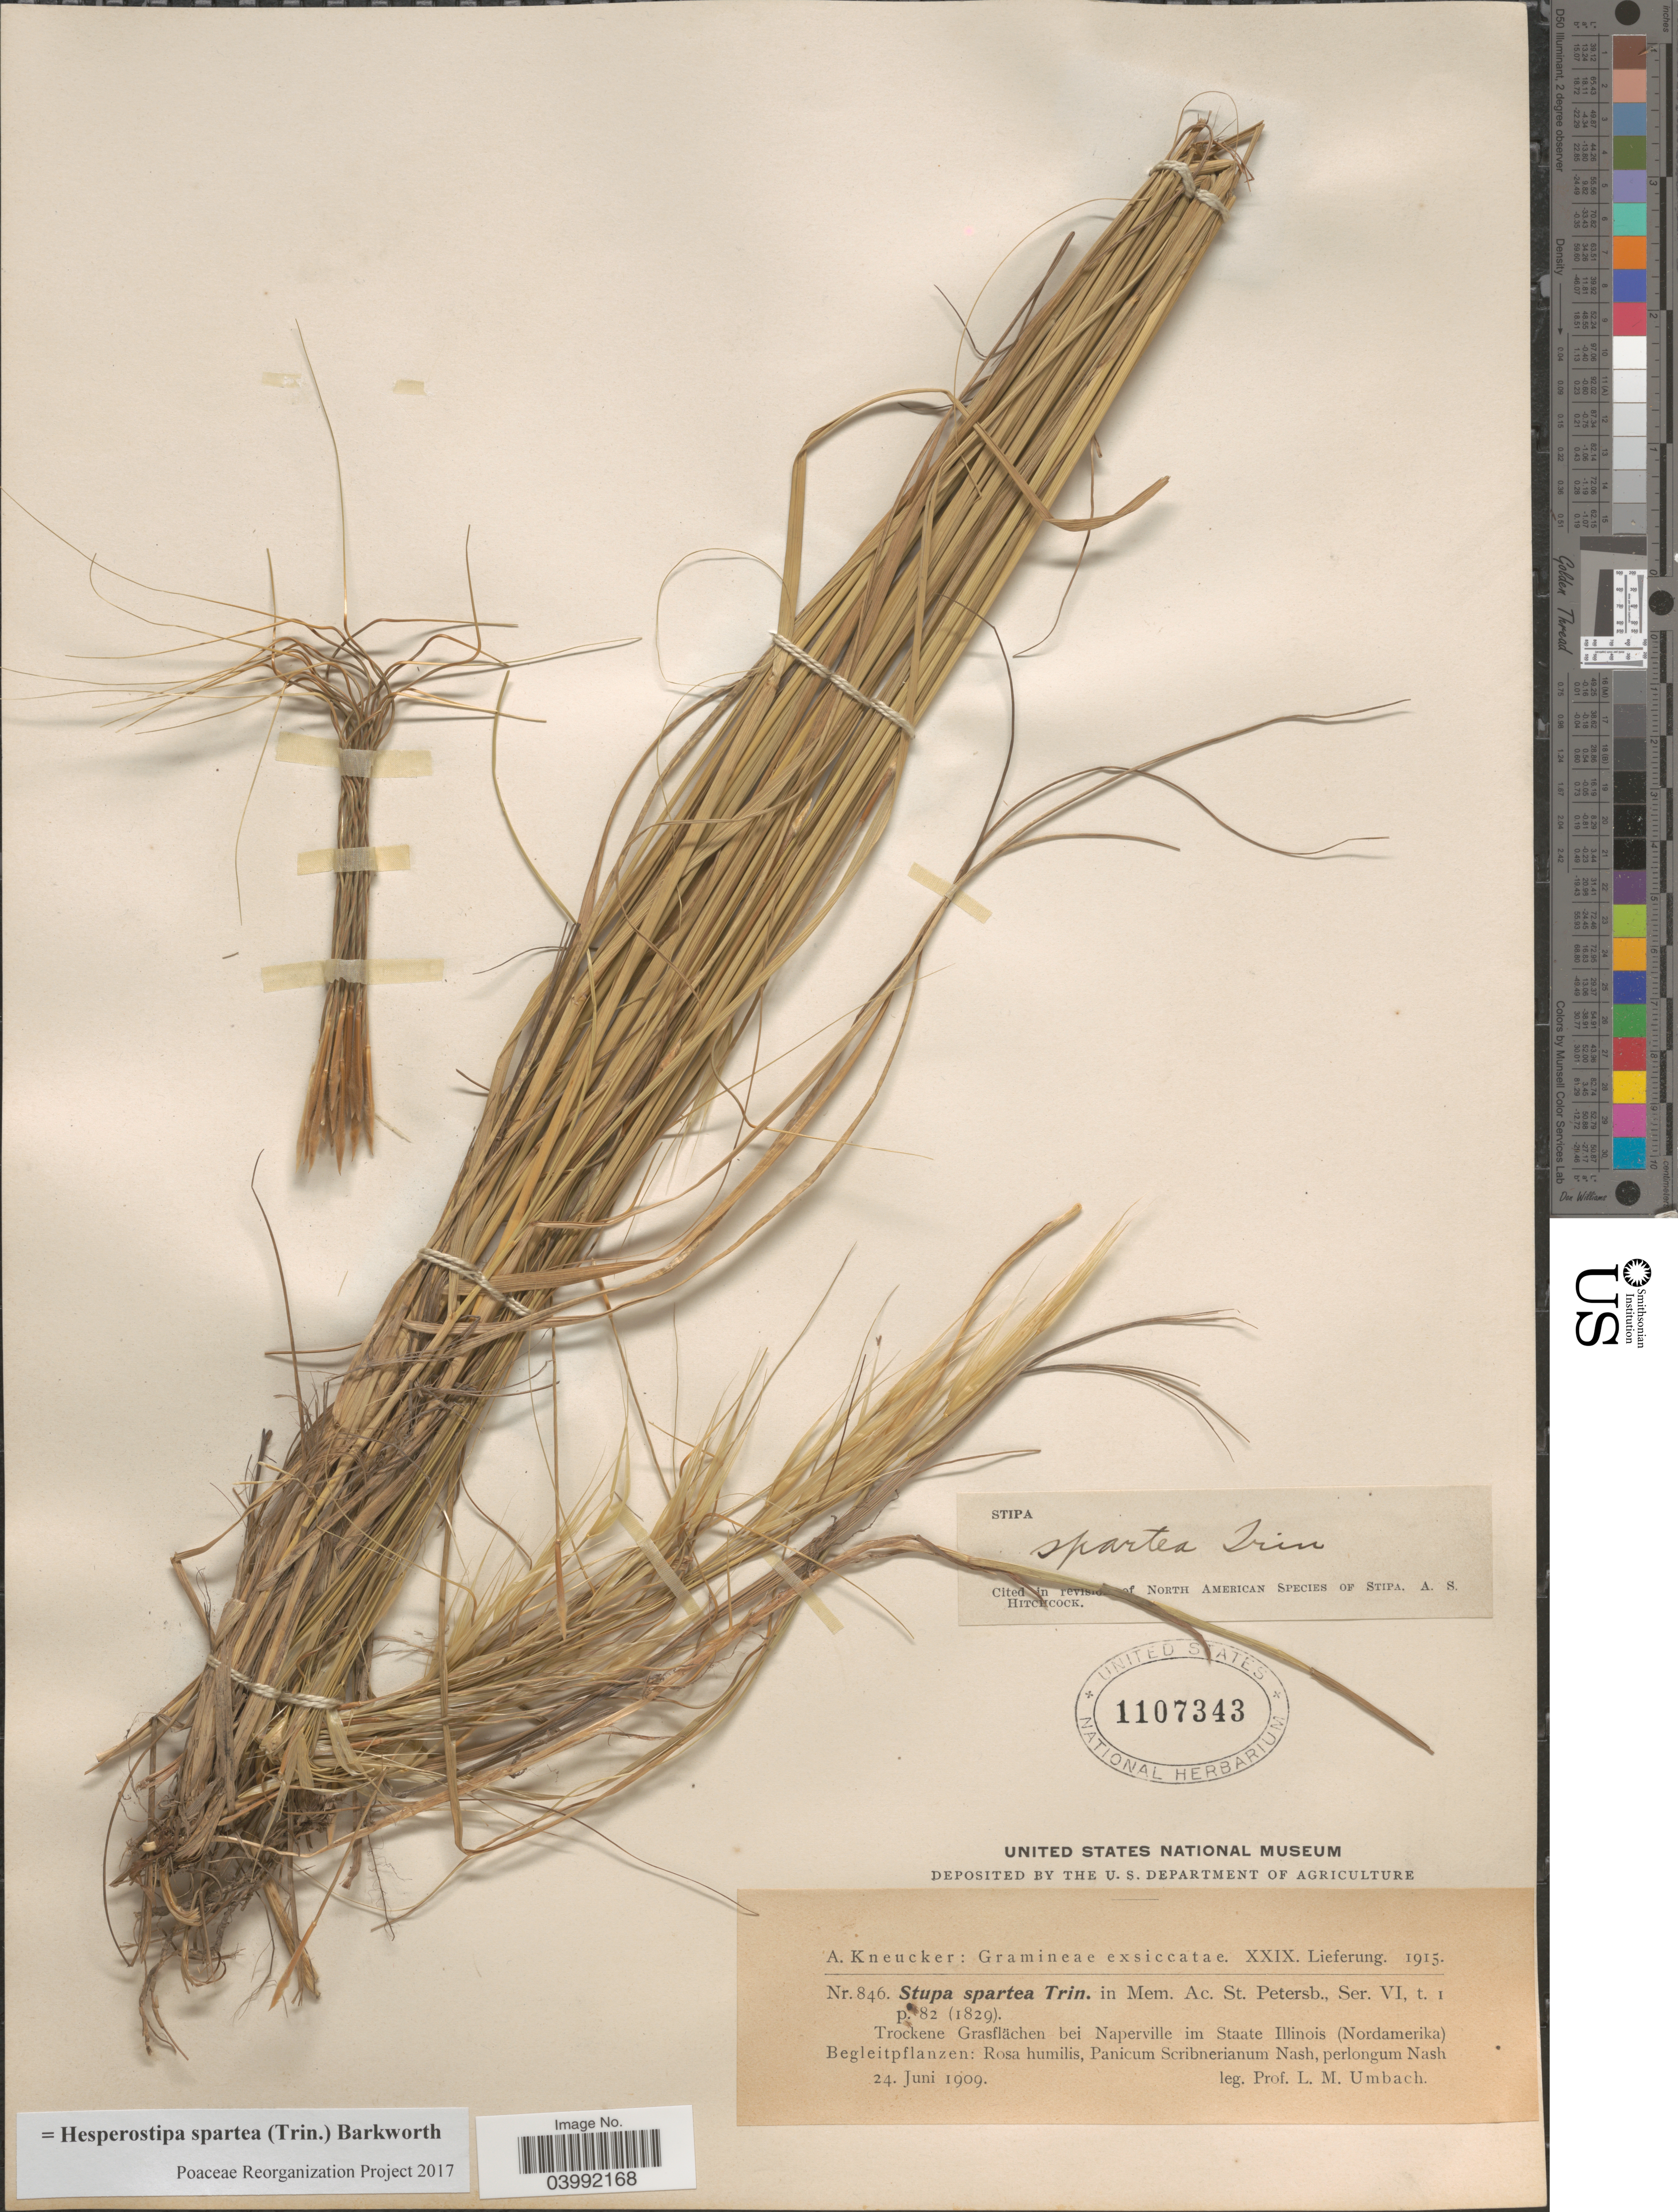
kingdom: Plantae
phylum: Tracheophyta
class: Liliopsida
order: Poales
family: Poaceae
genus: Hesperostipa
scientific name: Hesperostipa spartea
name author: (Trin.) Barkworth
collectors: L. M. Umbach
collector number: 846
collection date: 1909-06-24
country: United States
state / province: Illinois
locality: Trockene Grasflächen bei Naperville im Staate Illinois (Nordamerika).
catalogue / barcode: US 1107343